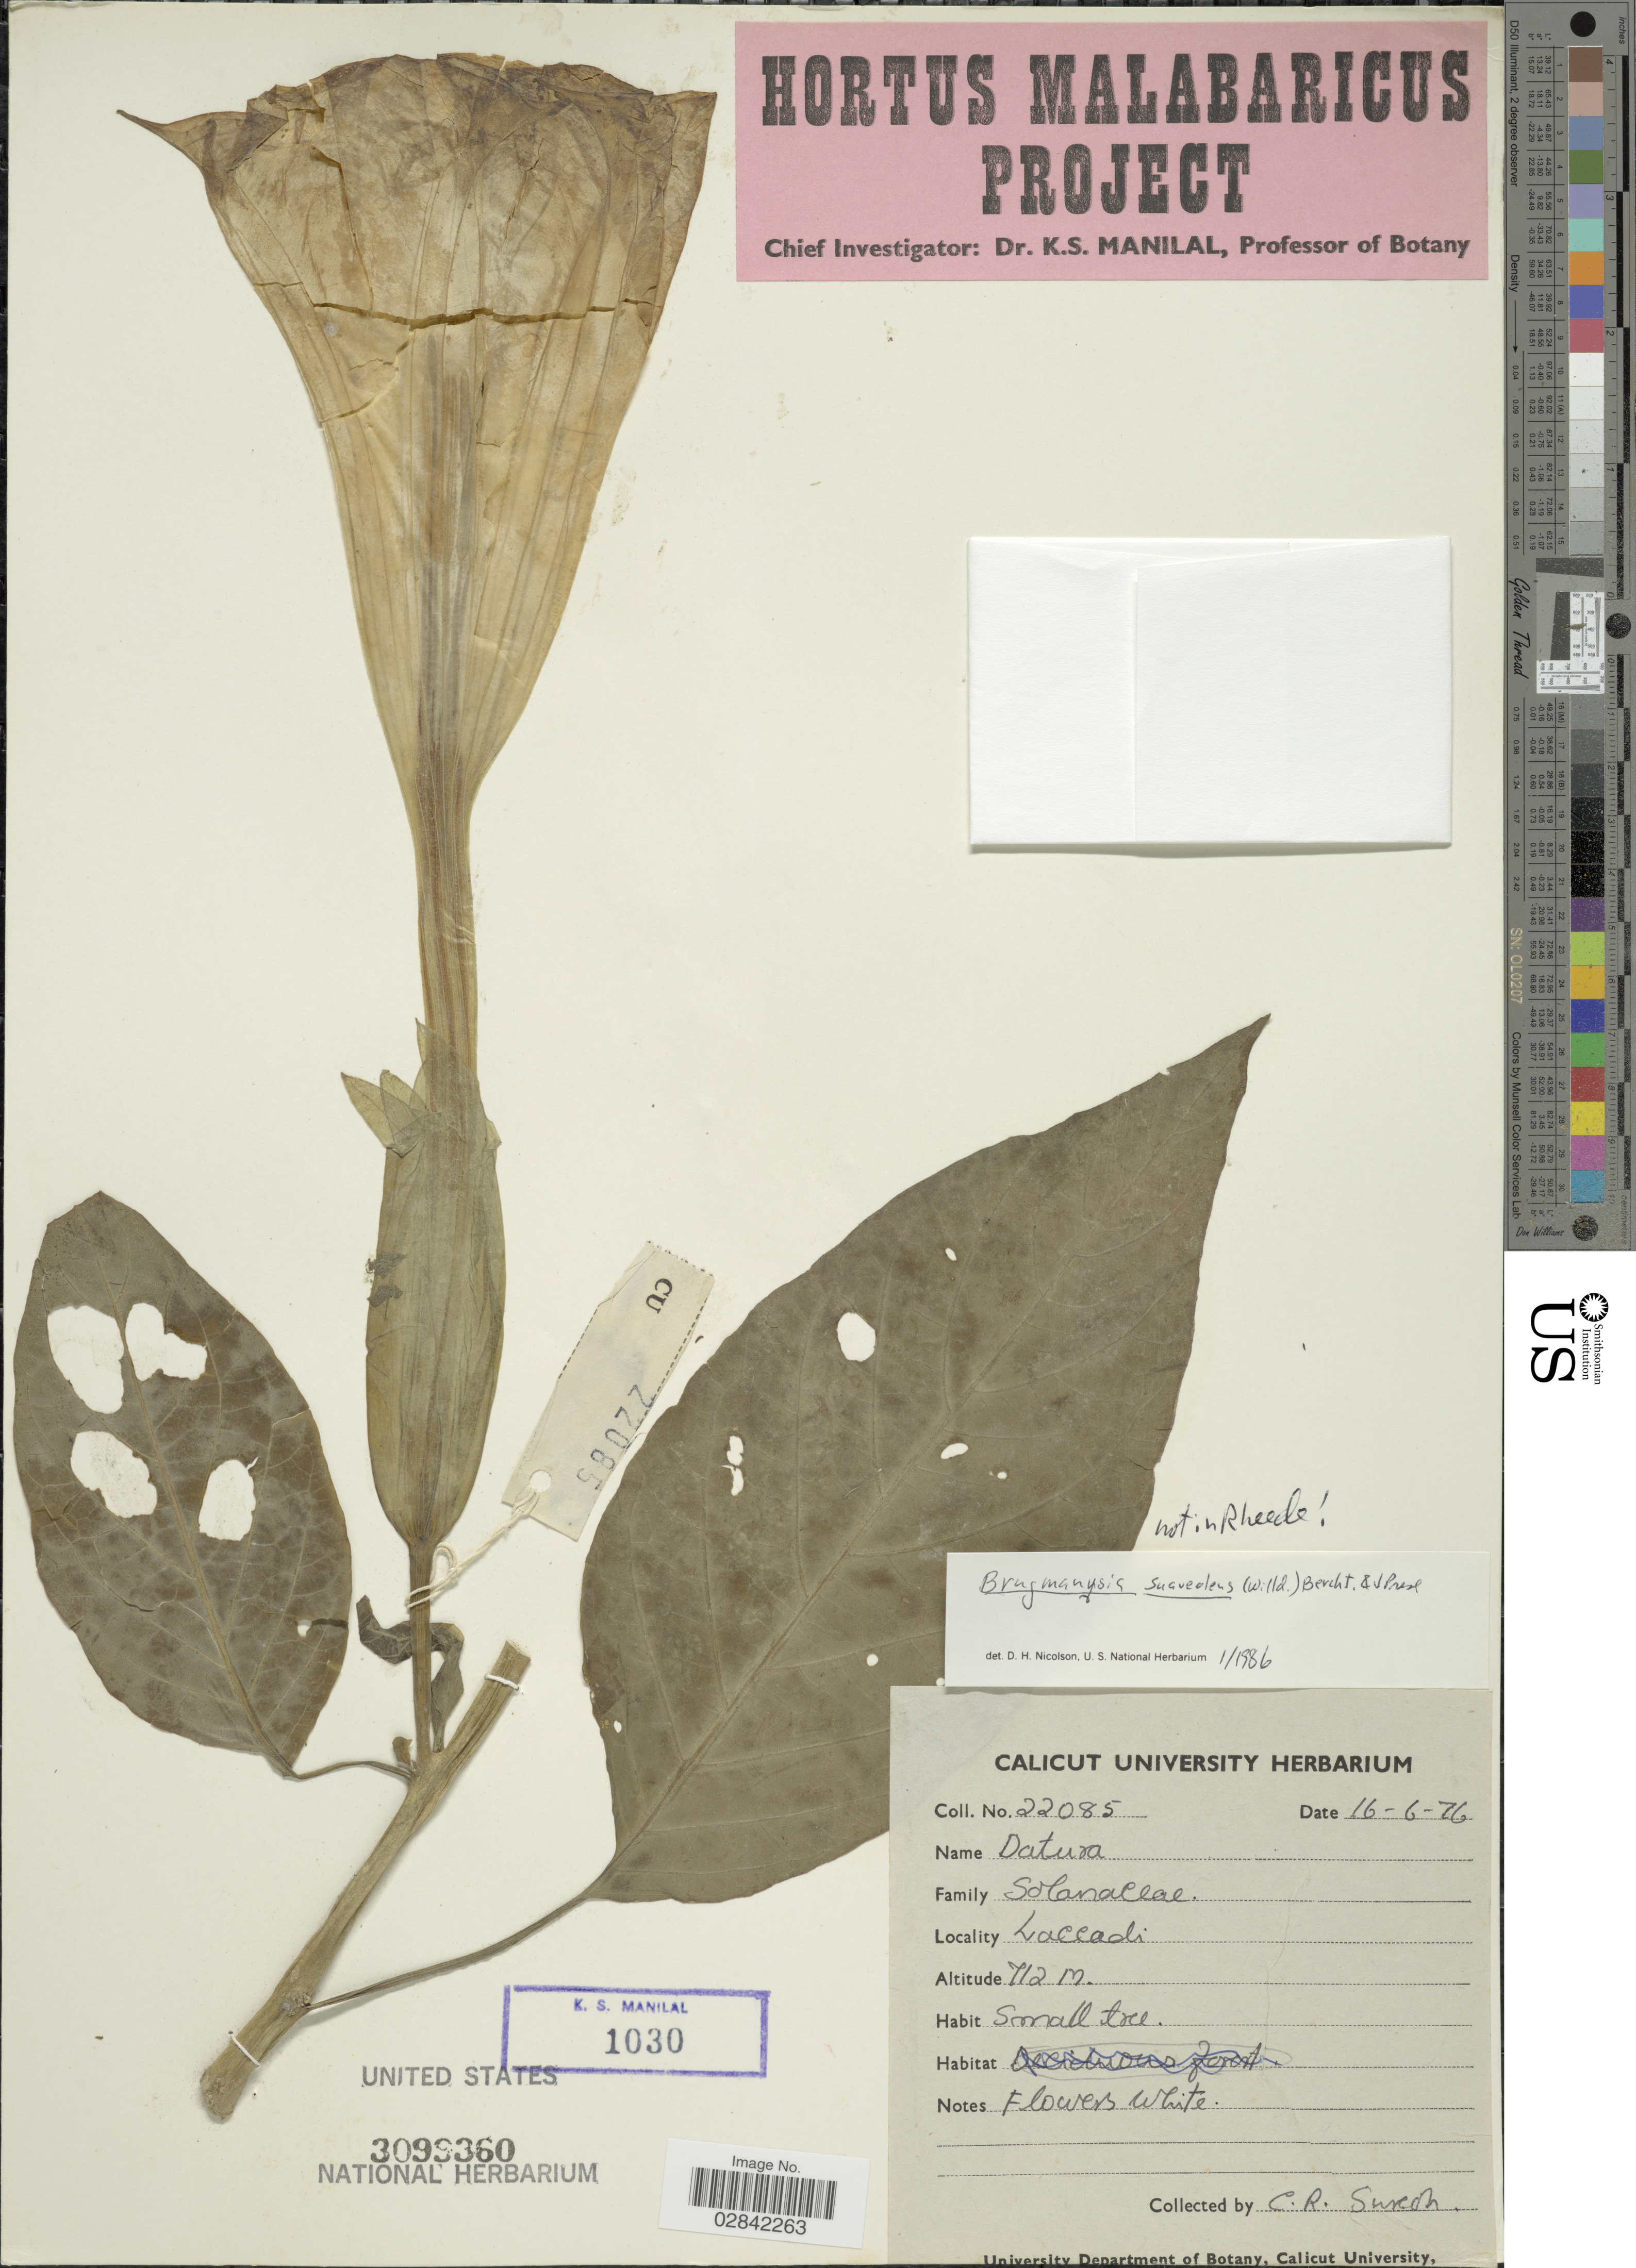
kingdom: Plantae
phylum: Tracheophyta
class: Magnoliopsida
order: Solanales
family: Solanaceae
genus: Brugmansia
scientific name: Brugmansia suaveolens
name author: (Humb. & Bonpl. ex Willd.) Brecht. & J. Presl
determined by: Nicholson, D. H., (US), NMNH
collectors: C. Suresh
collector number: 22085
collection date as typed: Transcribed d/m/y: 16/6/76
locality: Laccadi.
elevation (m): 712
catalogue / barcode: US 3099360